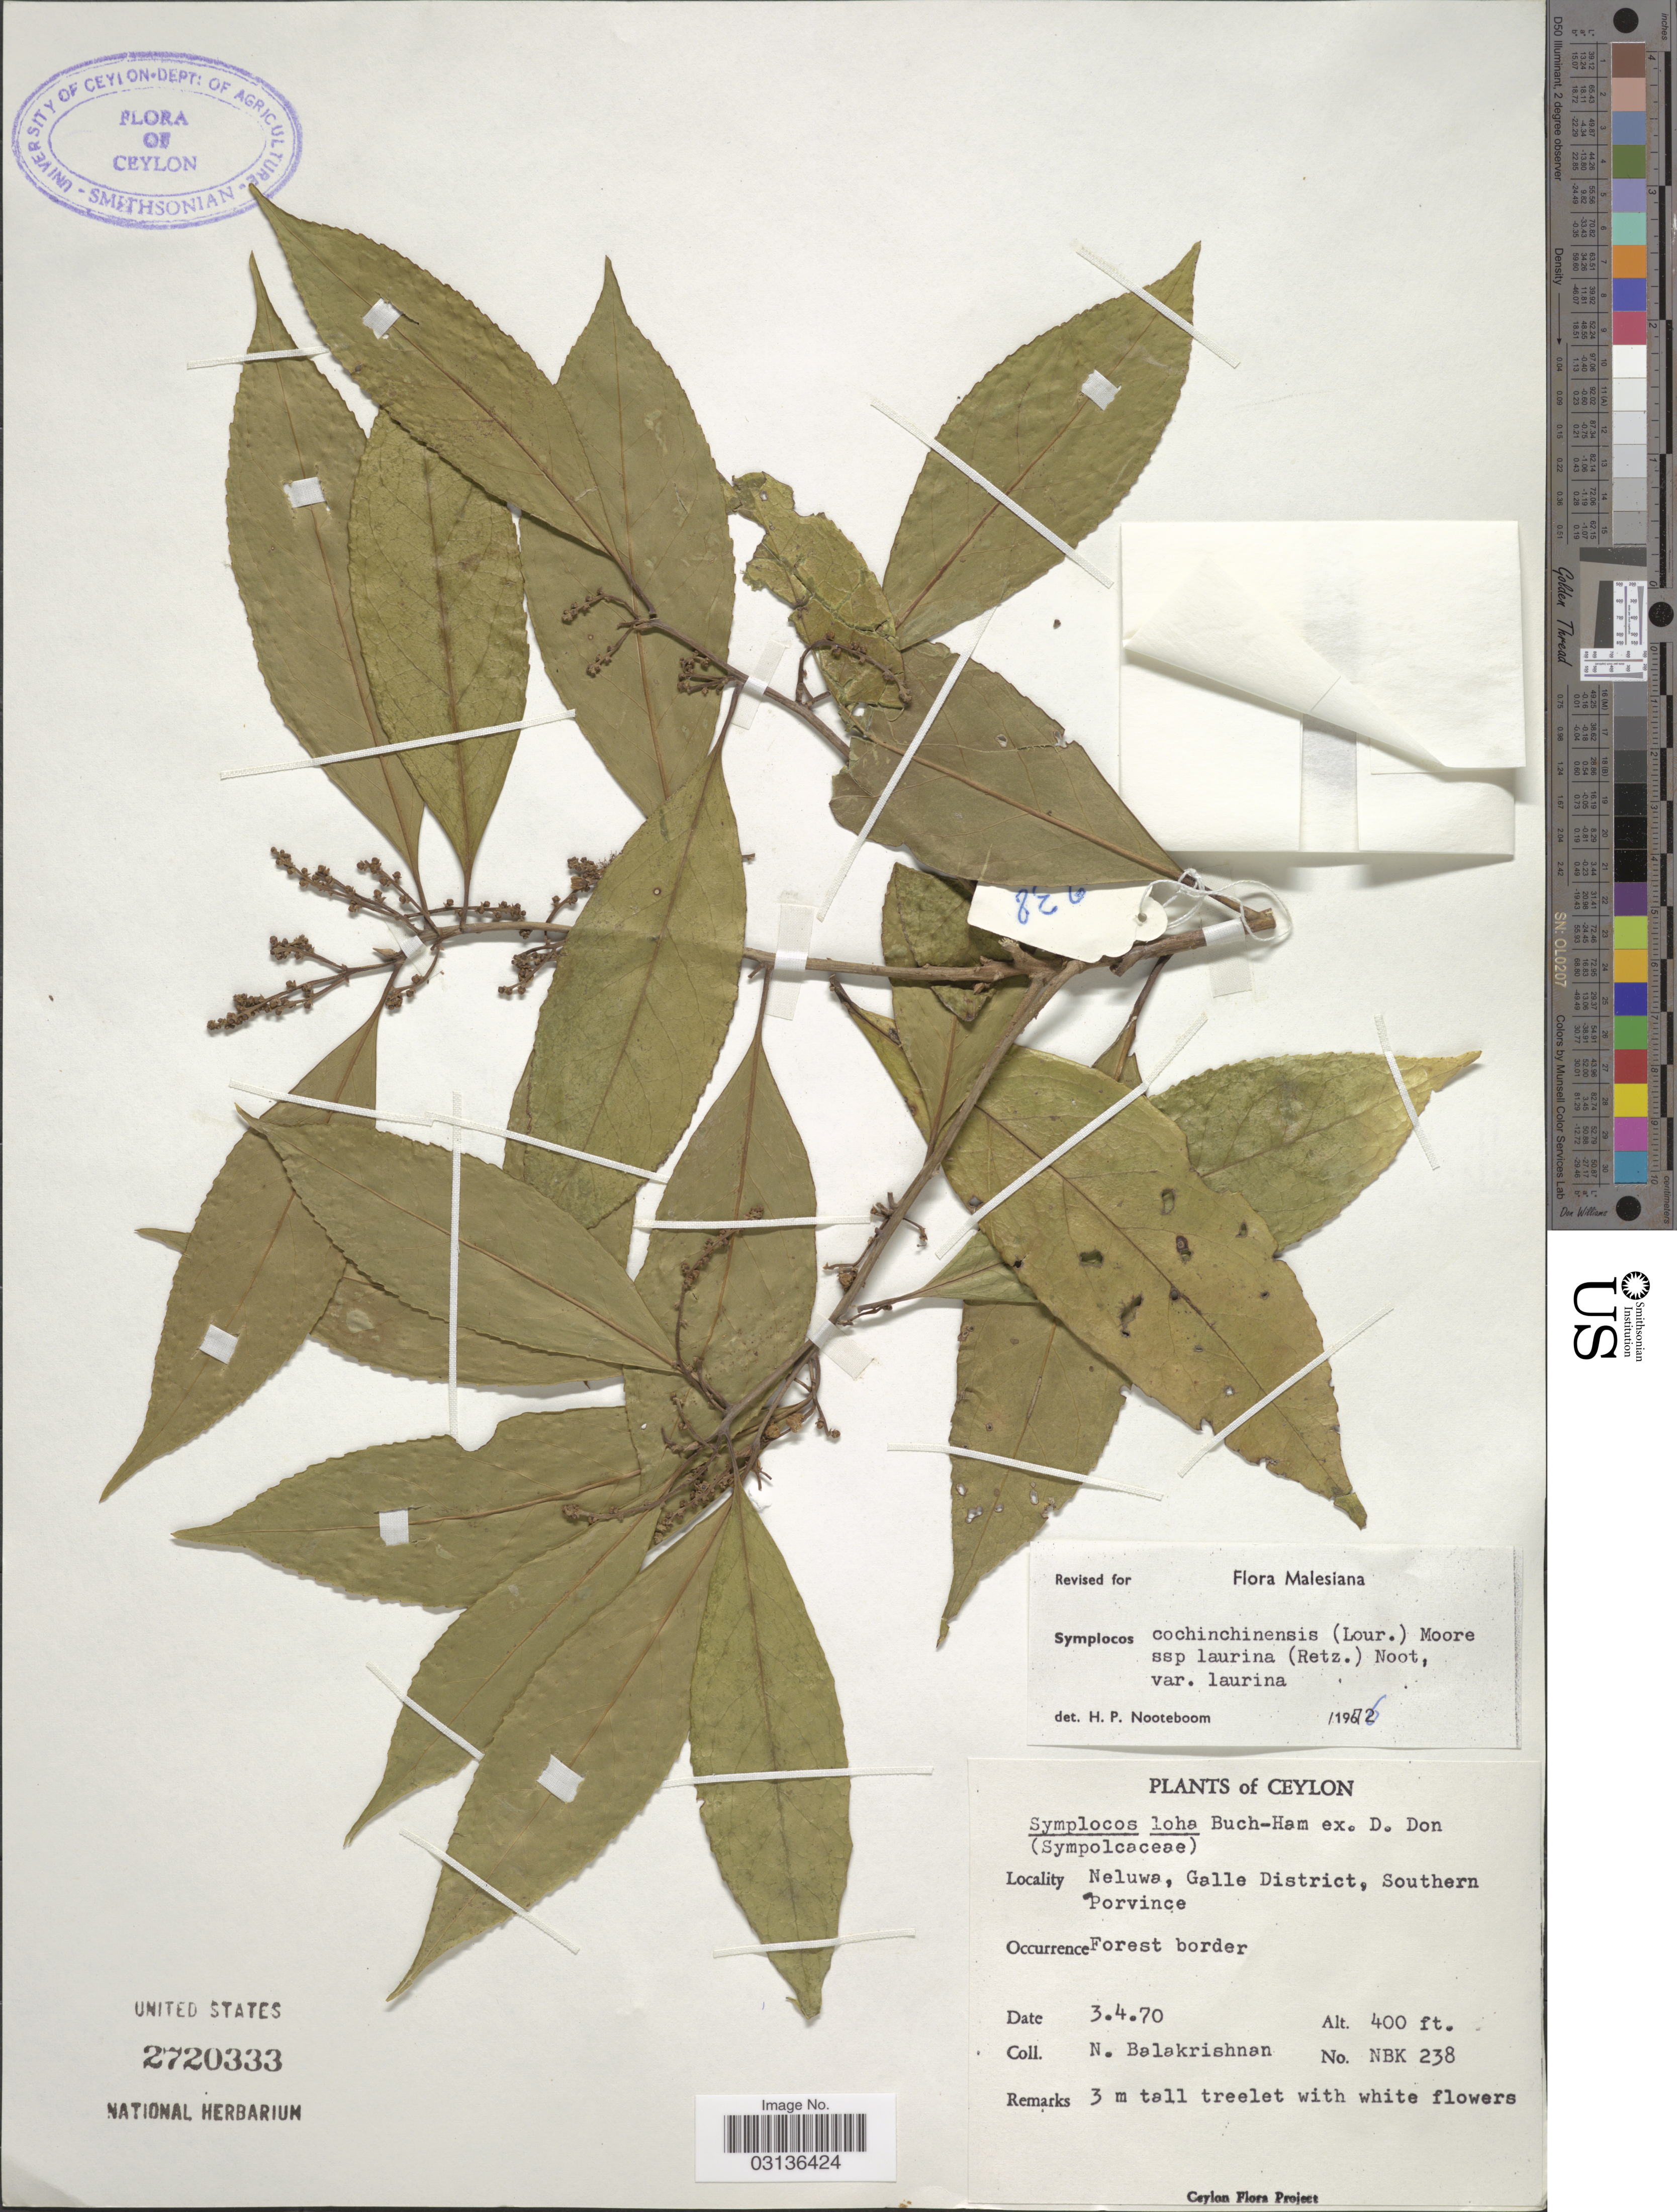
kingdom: Plantae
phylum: Tracheophyta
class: Magnoliopsida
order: Ericales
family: Symplocaceae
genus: Symplocos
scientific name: Symplocos cochinchinensis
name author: (Lour.) S. Moore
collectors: N. Balakrishnan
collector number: NBK238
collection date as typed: Transcribed d/m/y: 3/4/70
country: Sri Lanka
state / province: Southern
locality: Ceylon. Neluwa, Galle District, Southern Province.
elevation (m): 122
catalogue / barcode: US 2720333